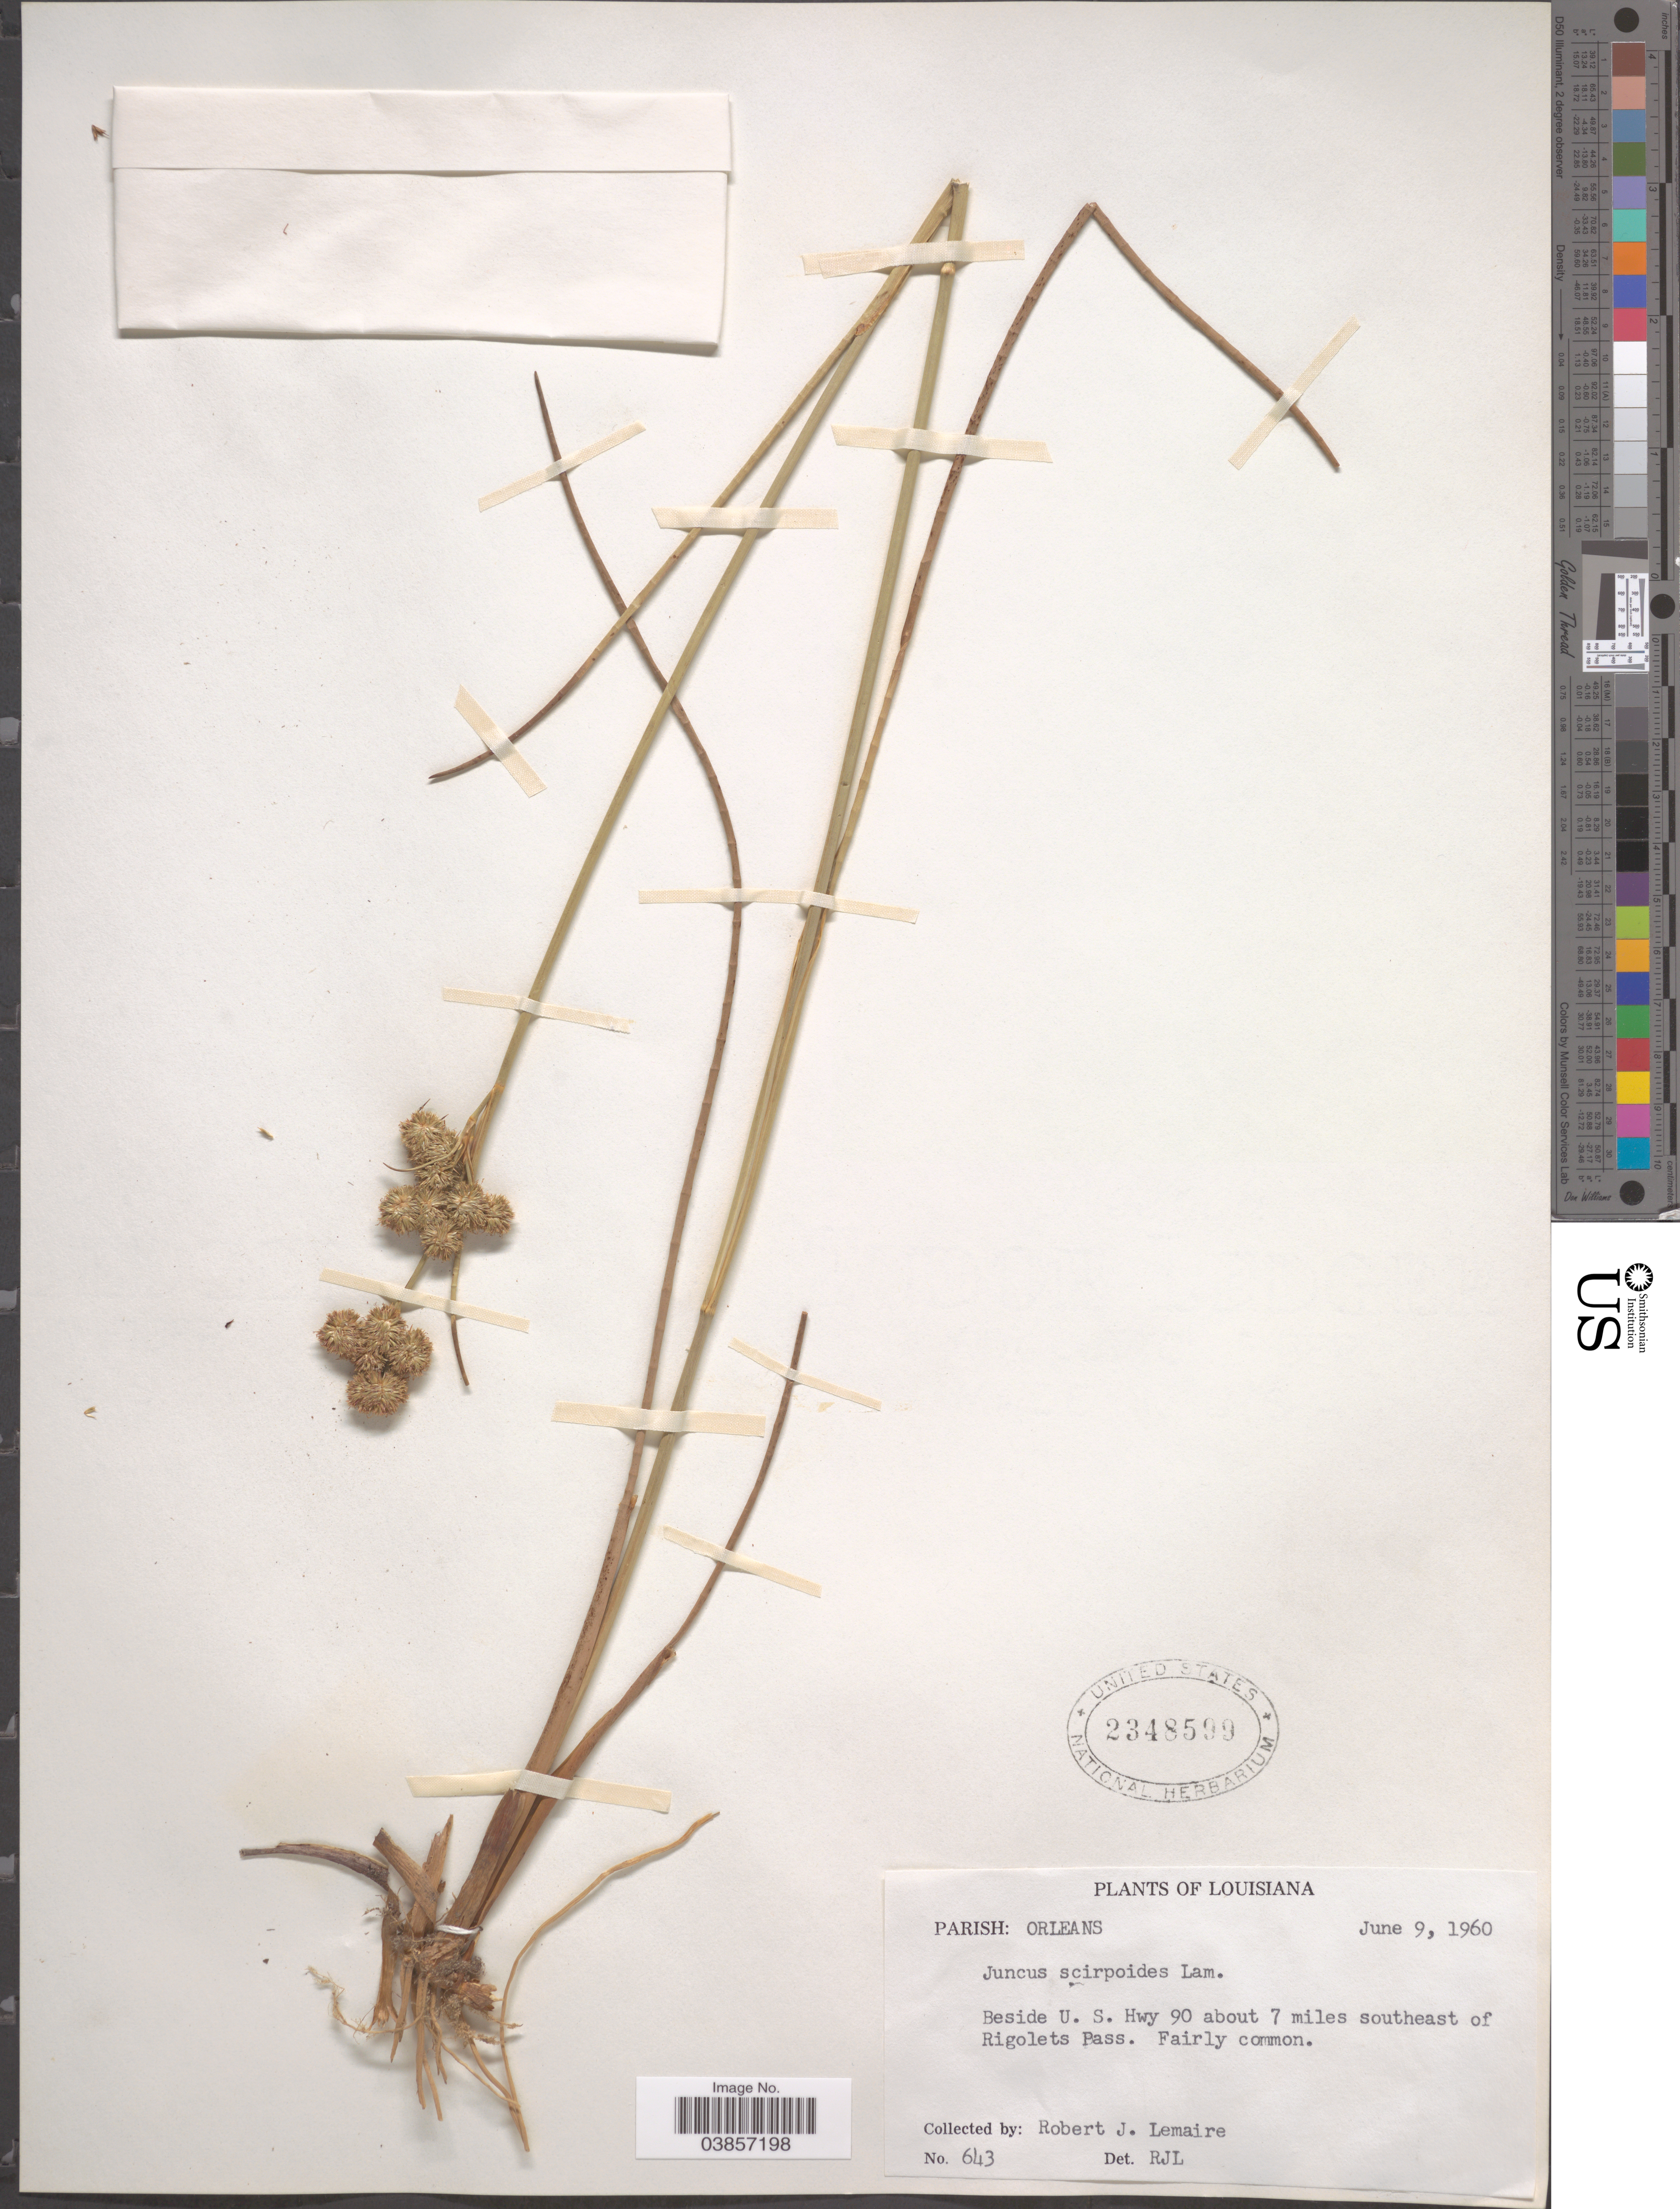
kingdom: Plantae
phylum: Tracheophyta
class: Liliopsida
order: Poales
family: Juncaceae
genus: Juncus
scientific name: Juncus scirpoides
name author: Lam.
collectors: R. J. Lemaire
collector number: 643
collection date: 1960-06-09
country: United States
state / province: Louisiana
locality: Parish: Orleans. Beside U. S. Hwy 90 about 7 miles southeast of Rigolets Pass.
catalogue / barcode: US 2348599